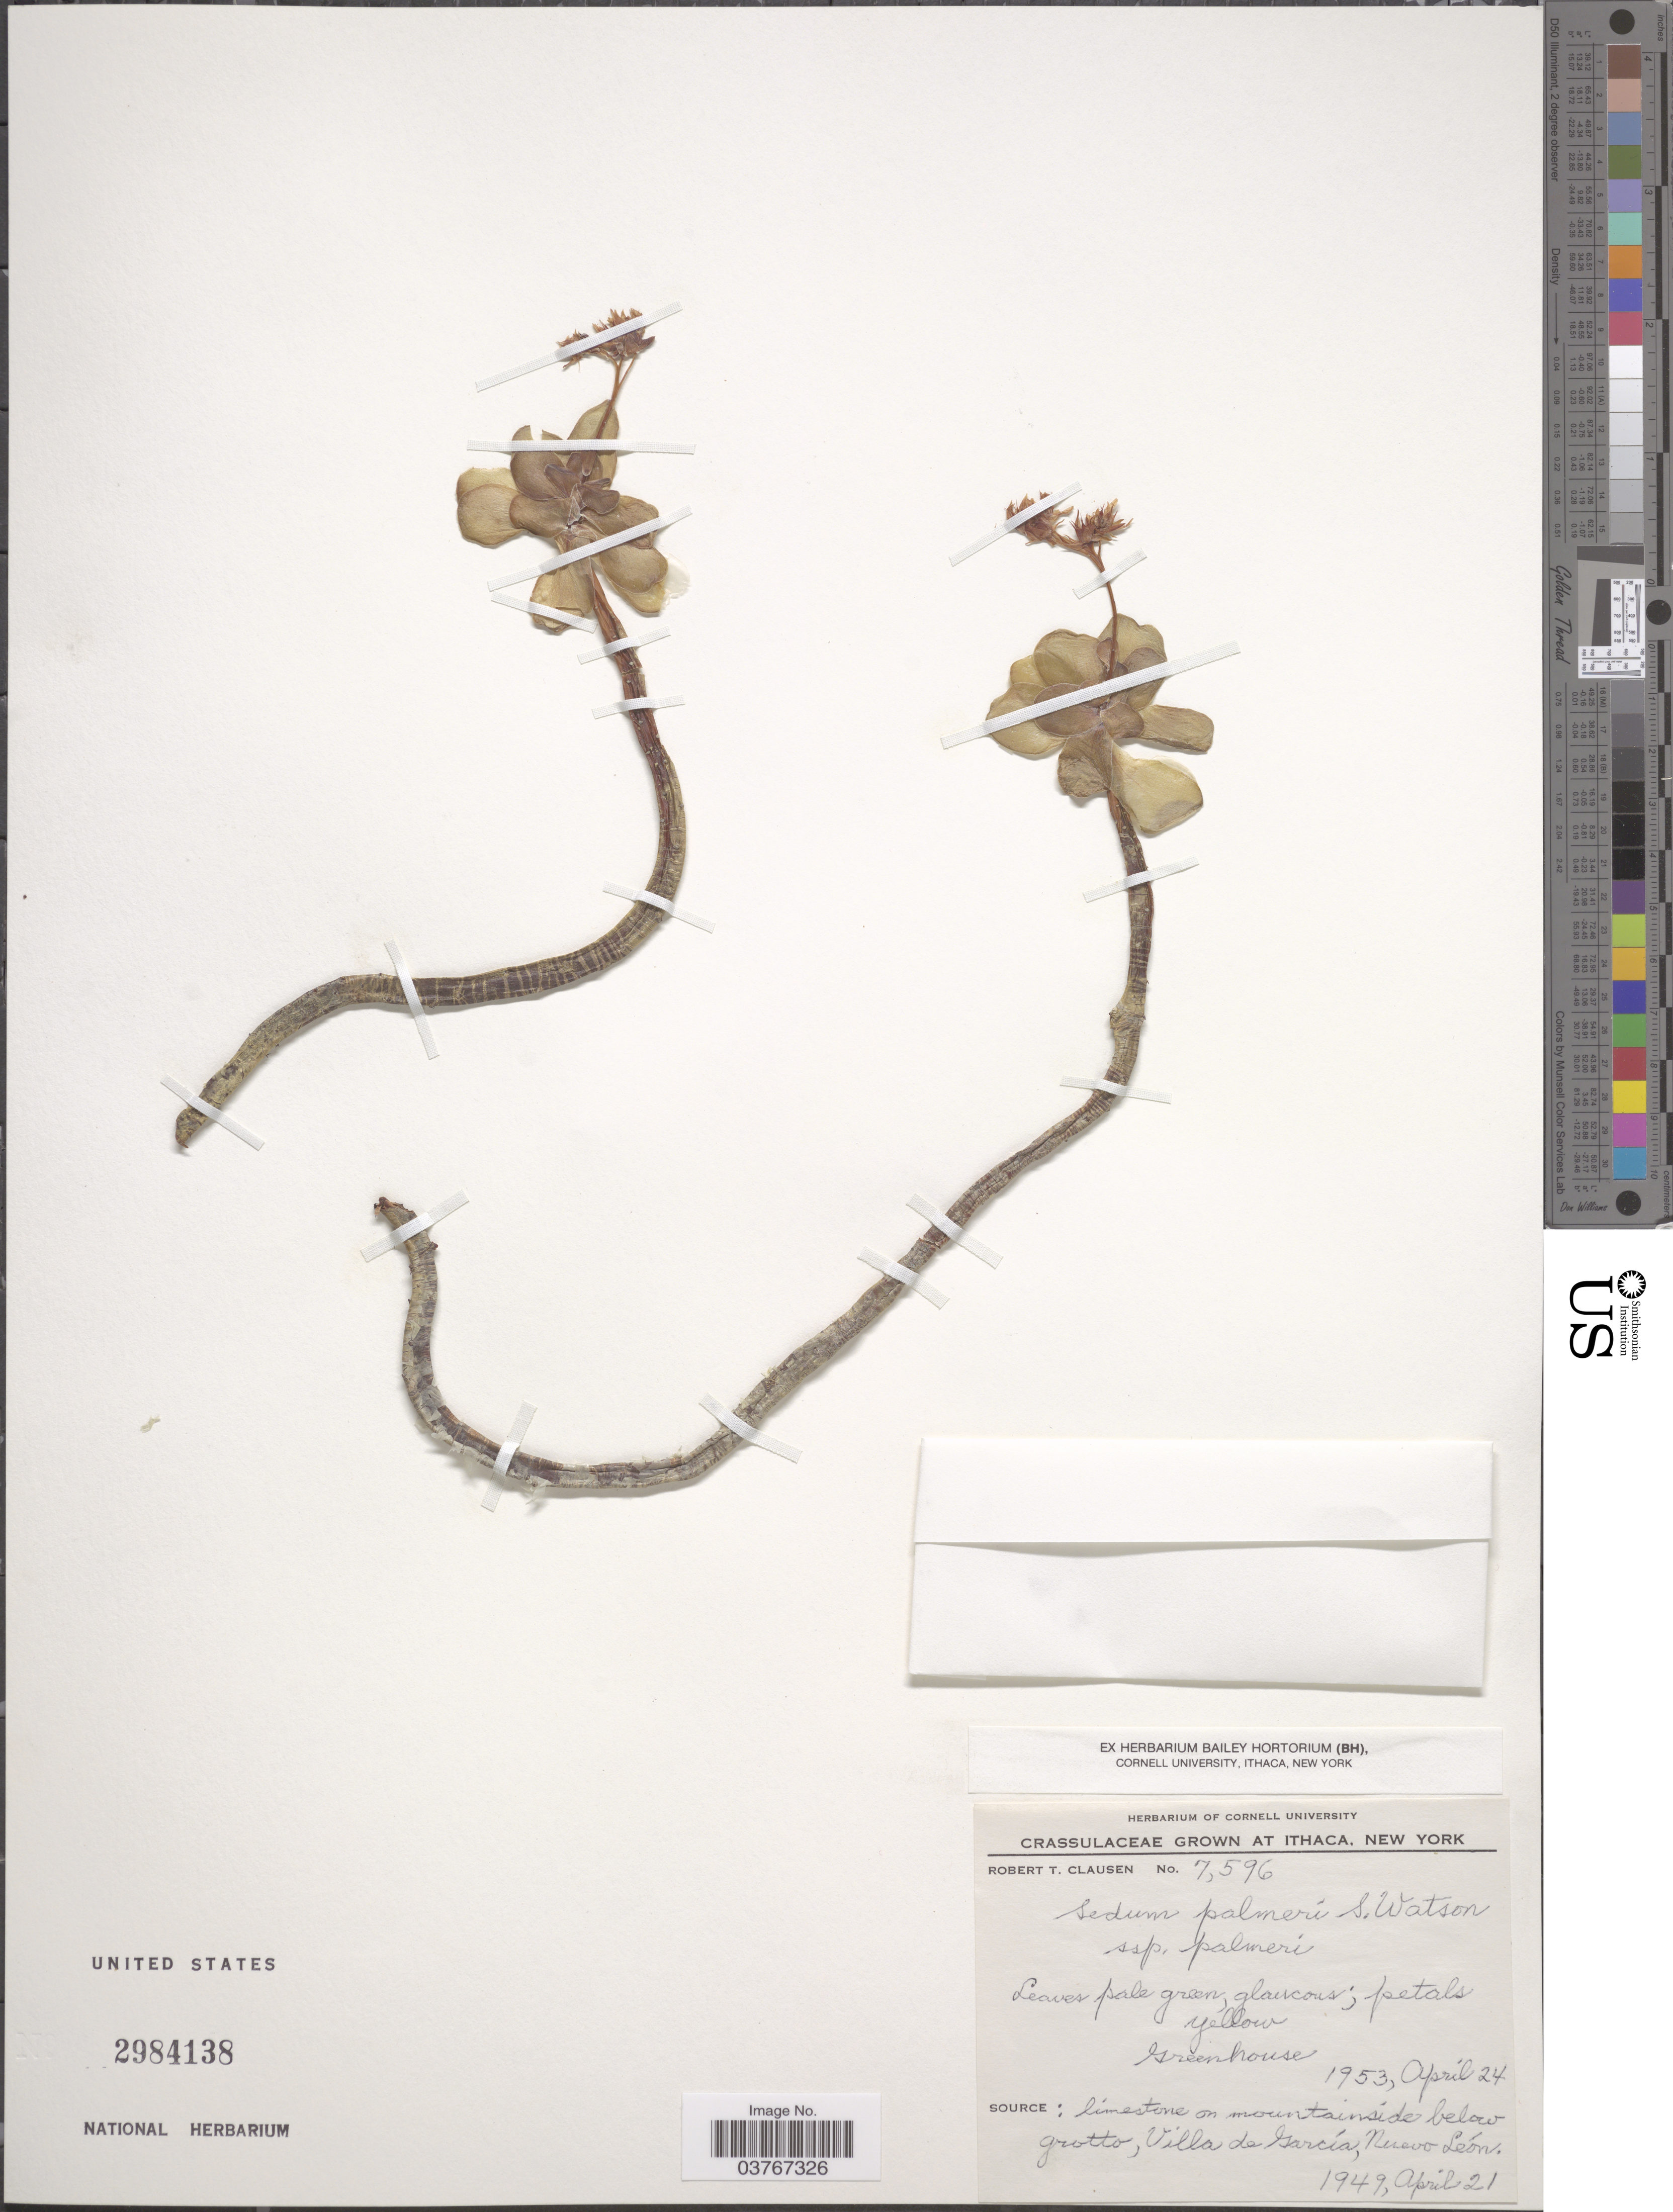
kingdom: Plantae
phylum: Tracheophyta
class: Magnoliopsida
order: Saxifragales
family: Crassulaceae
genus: Sedum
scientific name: Sedum palmeri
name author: S. Watson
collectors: R. T. Clausen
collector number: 7596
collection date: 1953-04-24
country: United States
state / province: New York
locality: Ithaca. Greenhouse.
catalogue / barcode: US 2984138